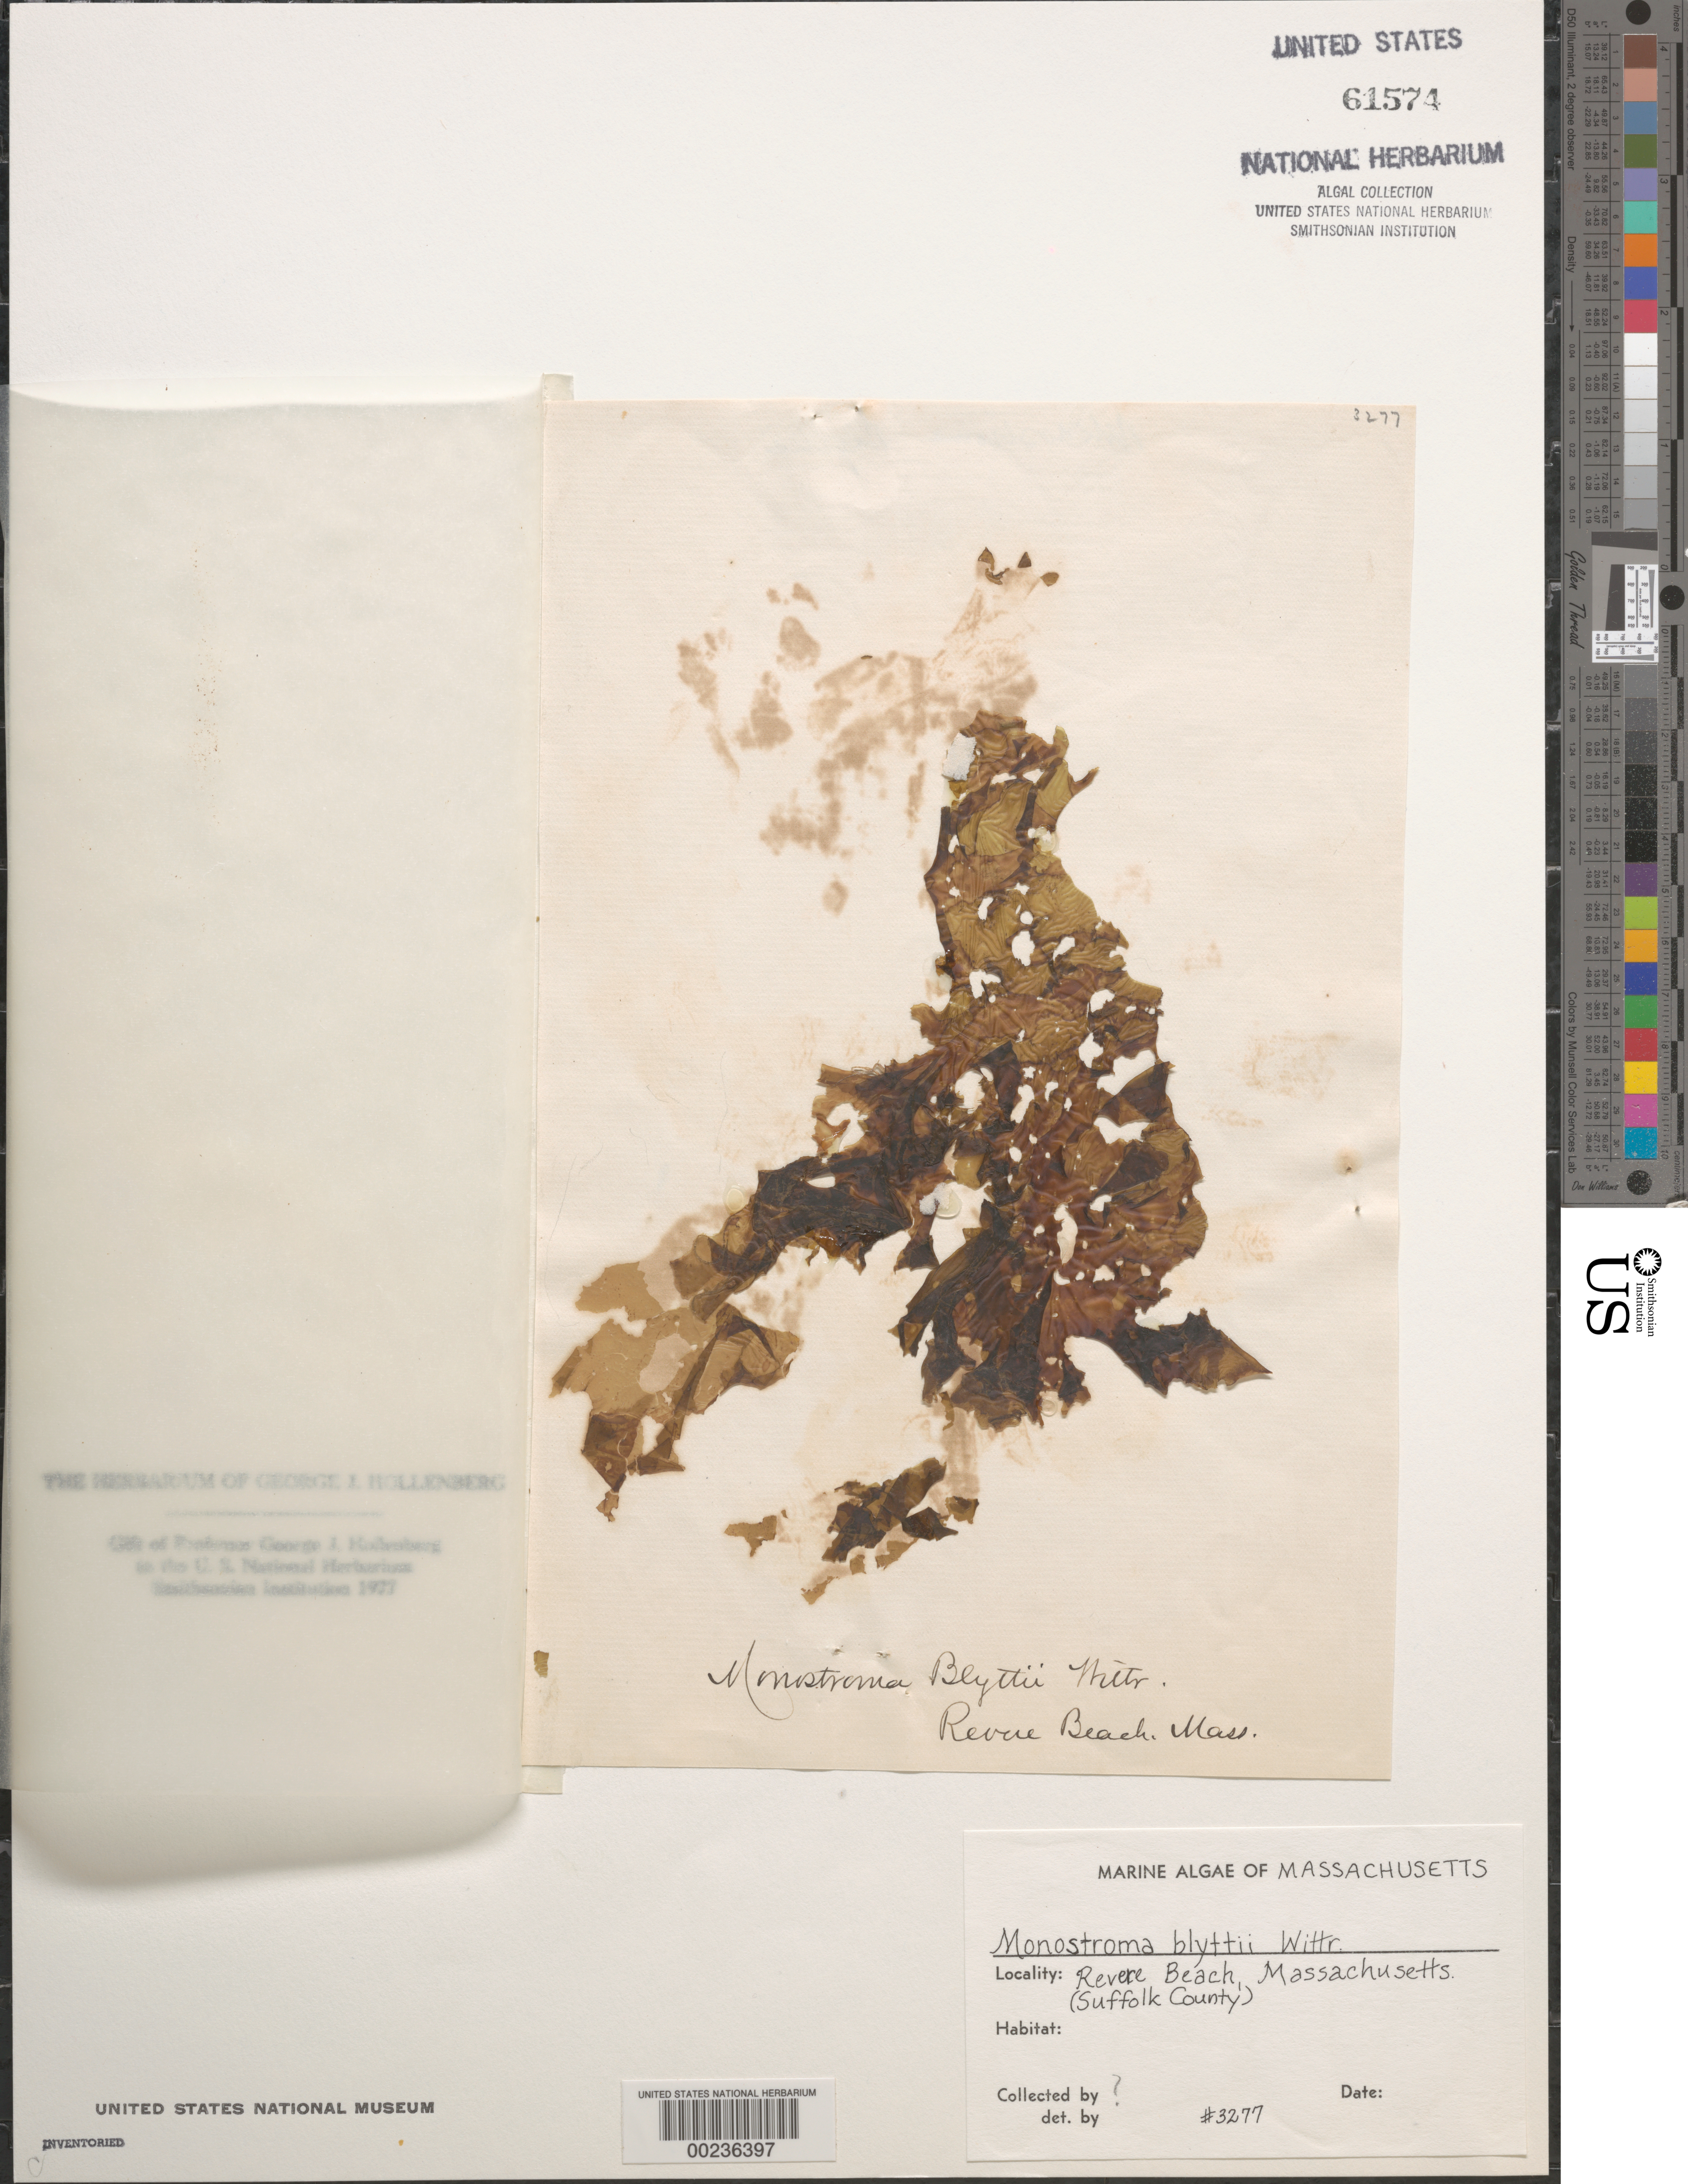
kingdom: Plantae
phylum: Chlorophyta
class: Ulvophyceae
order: Ulvales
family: Ulvaceae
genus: Ulvaria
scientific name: Ulvaria obscura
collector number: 3277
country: United States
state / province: Massachusetts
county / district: Suffolk County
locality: Revere Beach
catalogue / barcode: US 61574